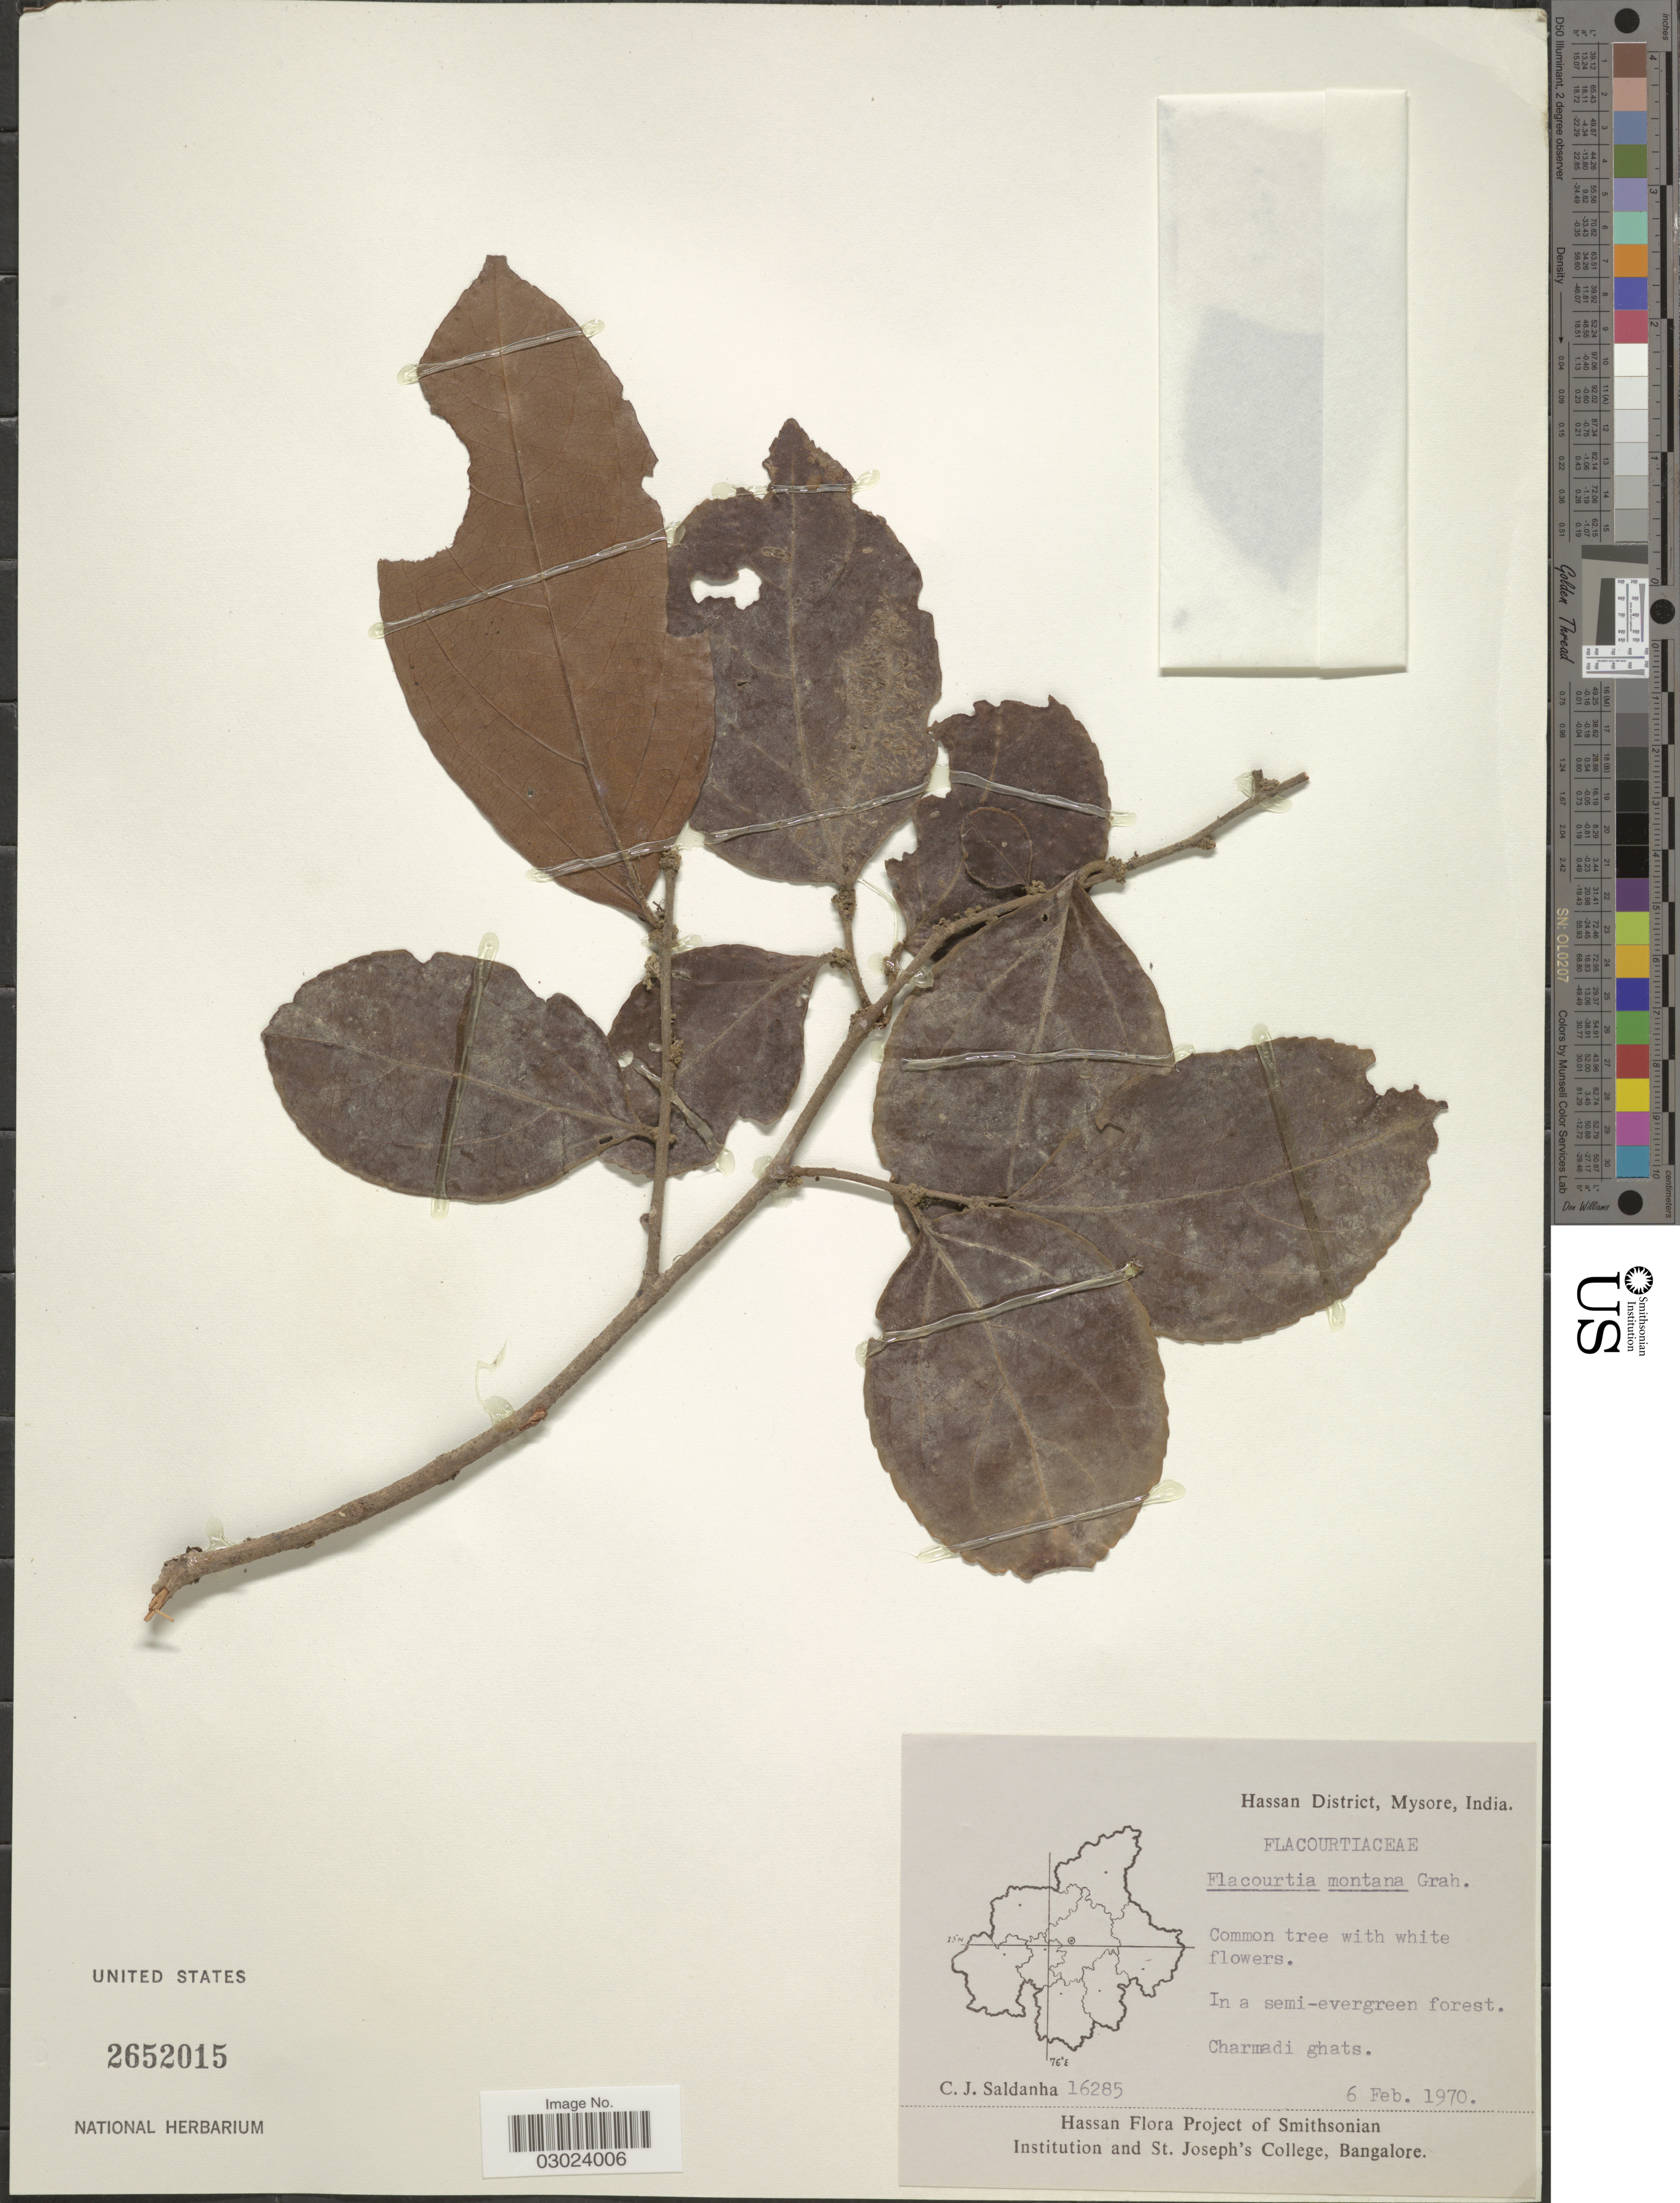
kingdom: Plantae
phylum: Tracheophyta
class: Magnoliopsida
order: Malpighiales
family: Salicaceae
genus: Flacourtia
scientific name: Flacourtia montana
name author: Graham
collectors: C. J. Saldanha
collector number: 16285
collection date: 1970-02-06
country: India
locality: Hassan District, Mysore. Charmadi ghats.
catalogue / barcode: US 2652015